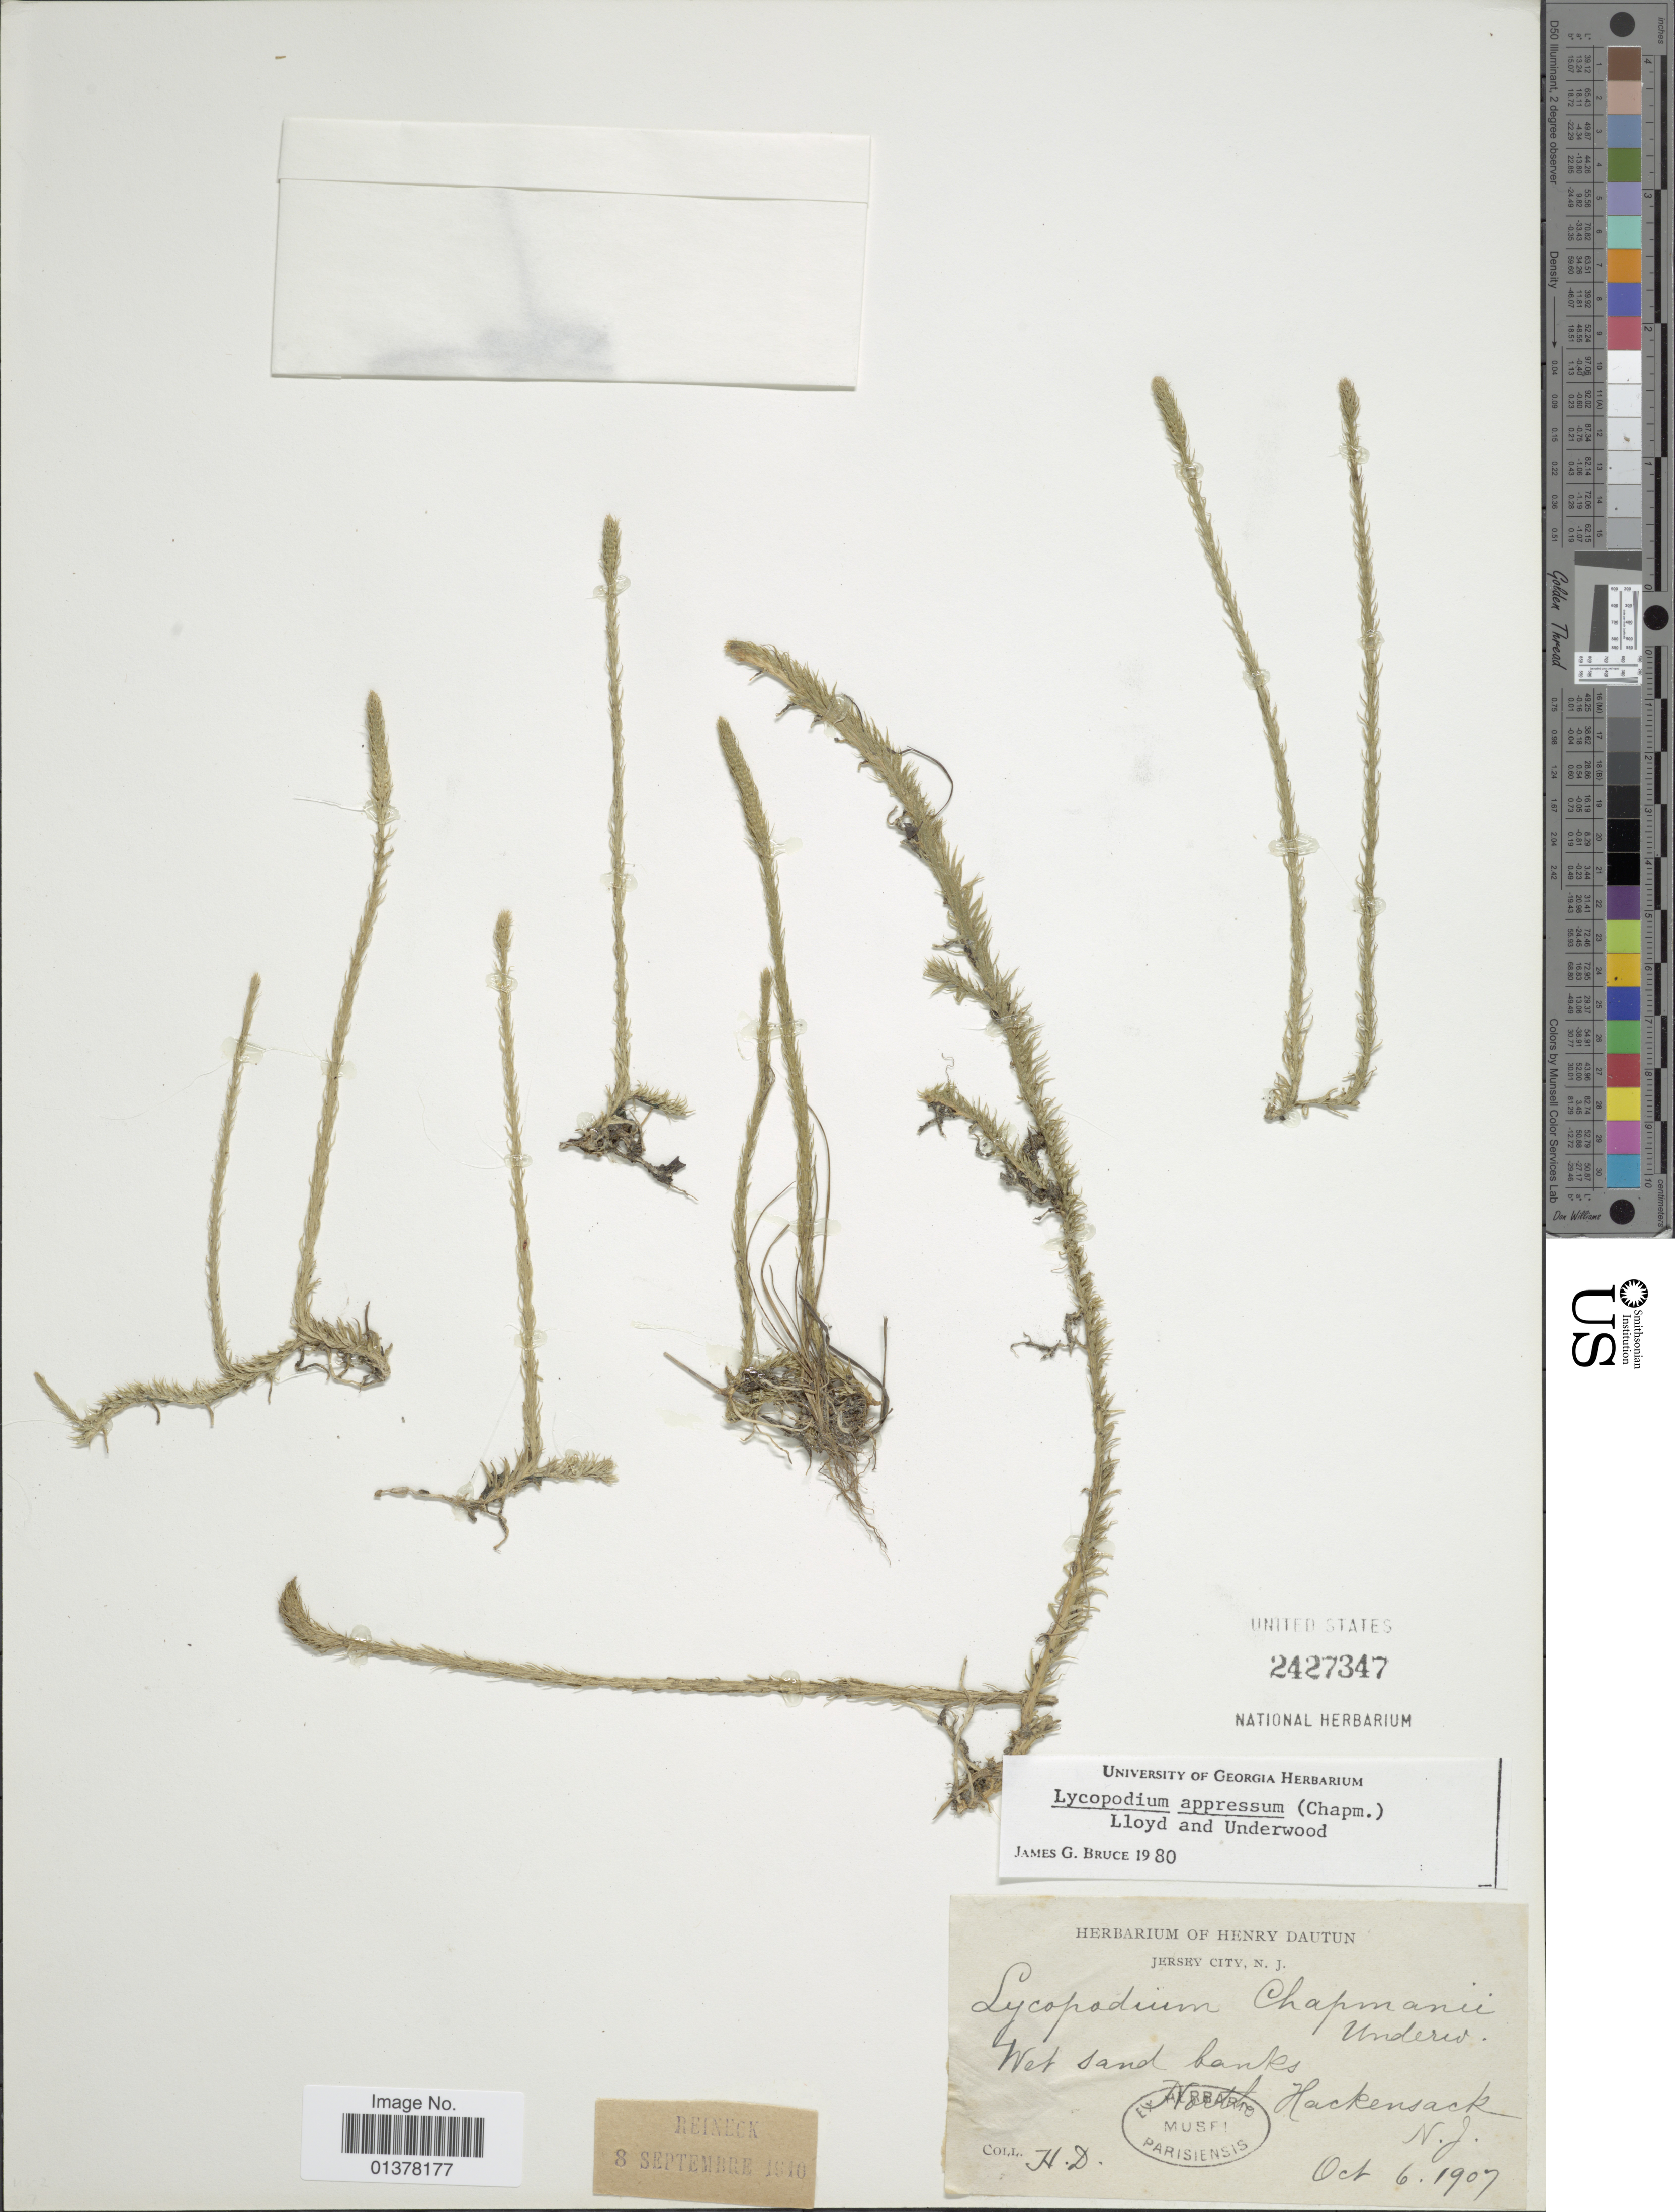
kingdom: Plantae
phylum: Tracheophyta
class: Lycopodiopsida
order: Lycopodiales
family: Lycopodiaceae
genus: Lycopodiella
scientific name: Lycopodiella appressa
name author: (Chapm.) Cranfill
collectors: H. Dautun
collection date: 1907-10-06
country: United States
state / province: New Jersey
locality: Jersey City, N.J., Wet sand banks, North Hackensack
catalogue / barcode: US 2427347